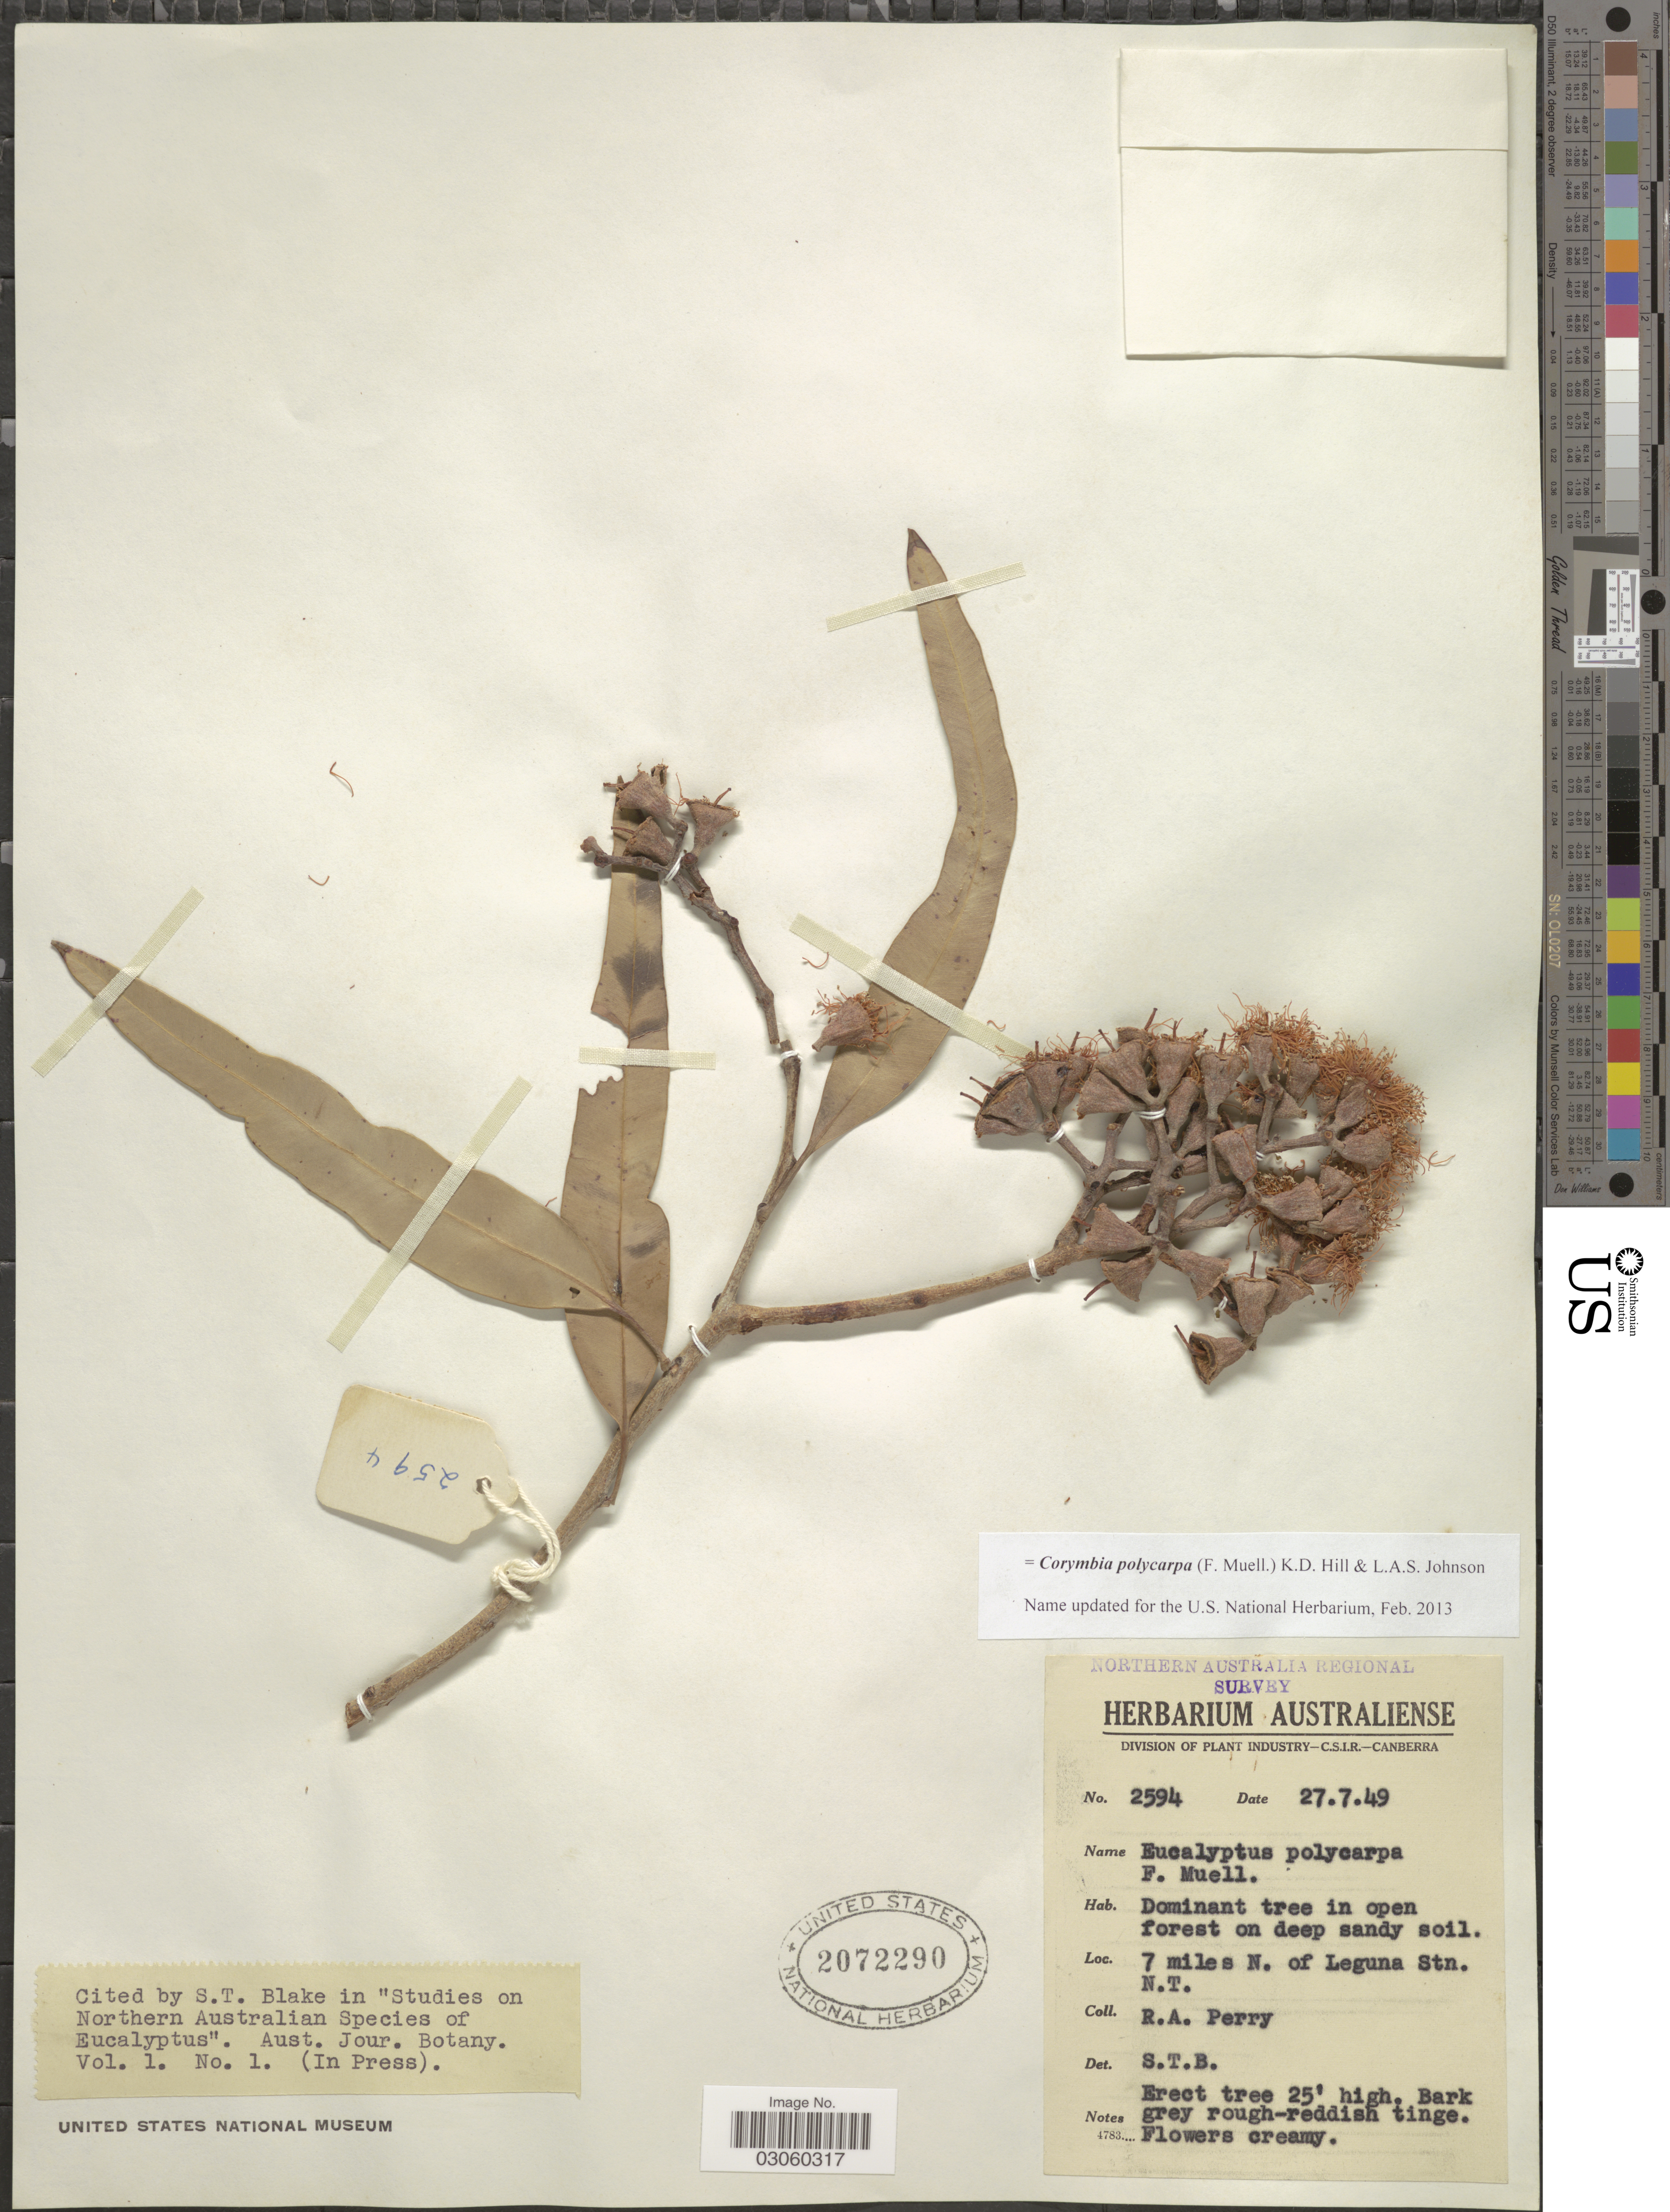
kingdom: Plantae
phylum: Tracheophyta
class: Magnoliopsida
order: Myrtales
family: Myrtaceae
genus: Corymbia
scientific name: Corymbia polycarpa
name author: (F. Muell.) K.D. Hill & L.A.S. Johnson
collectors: Perry, R. A.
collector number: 2594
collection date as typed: Transcribed d/m/y: 27/7/49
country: Australia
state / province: Northern Territory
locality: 7 miles N. of Laguna Stn. N.T.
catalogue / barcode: US 2072290